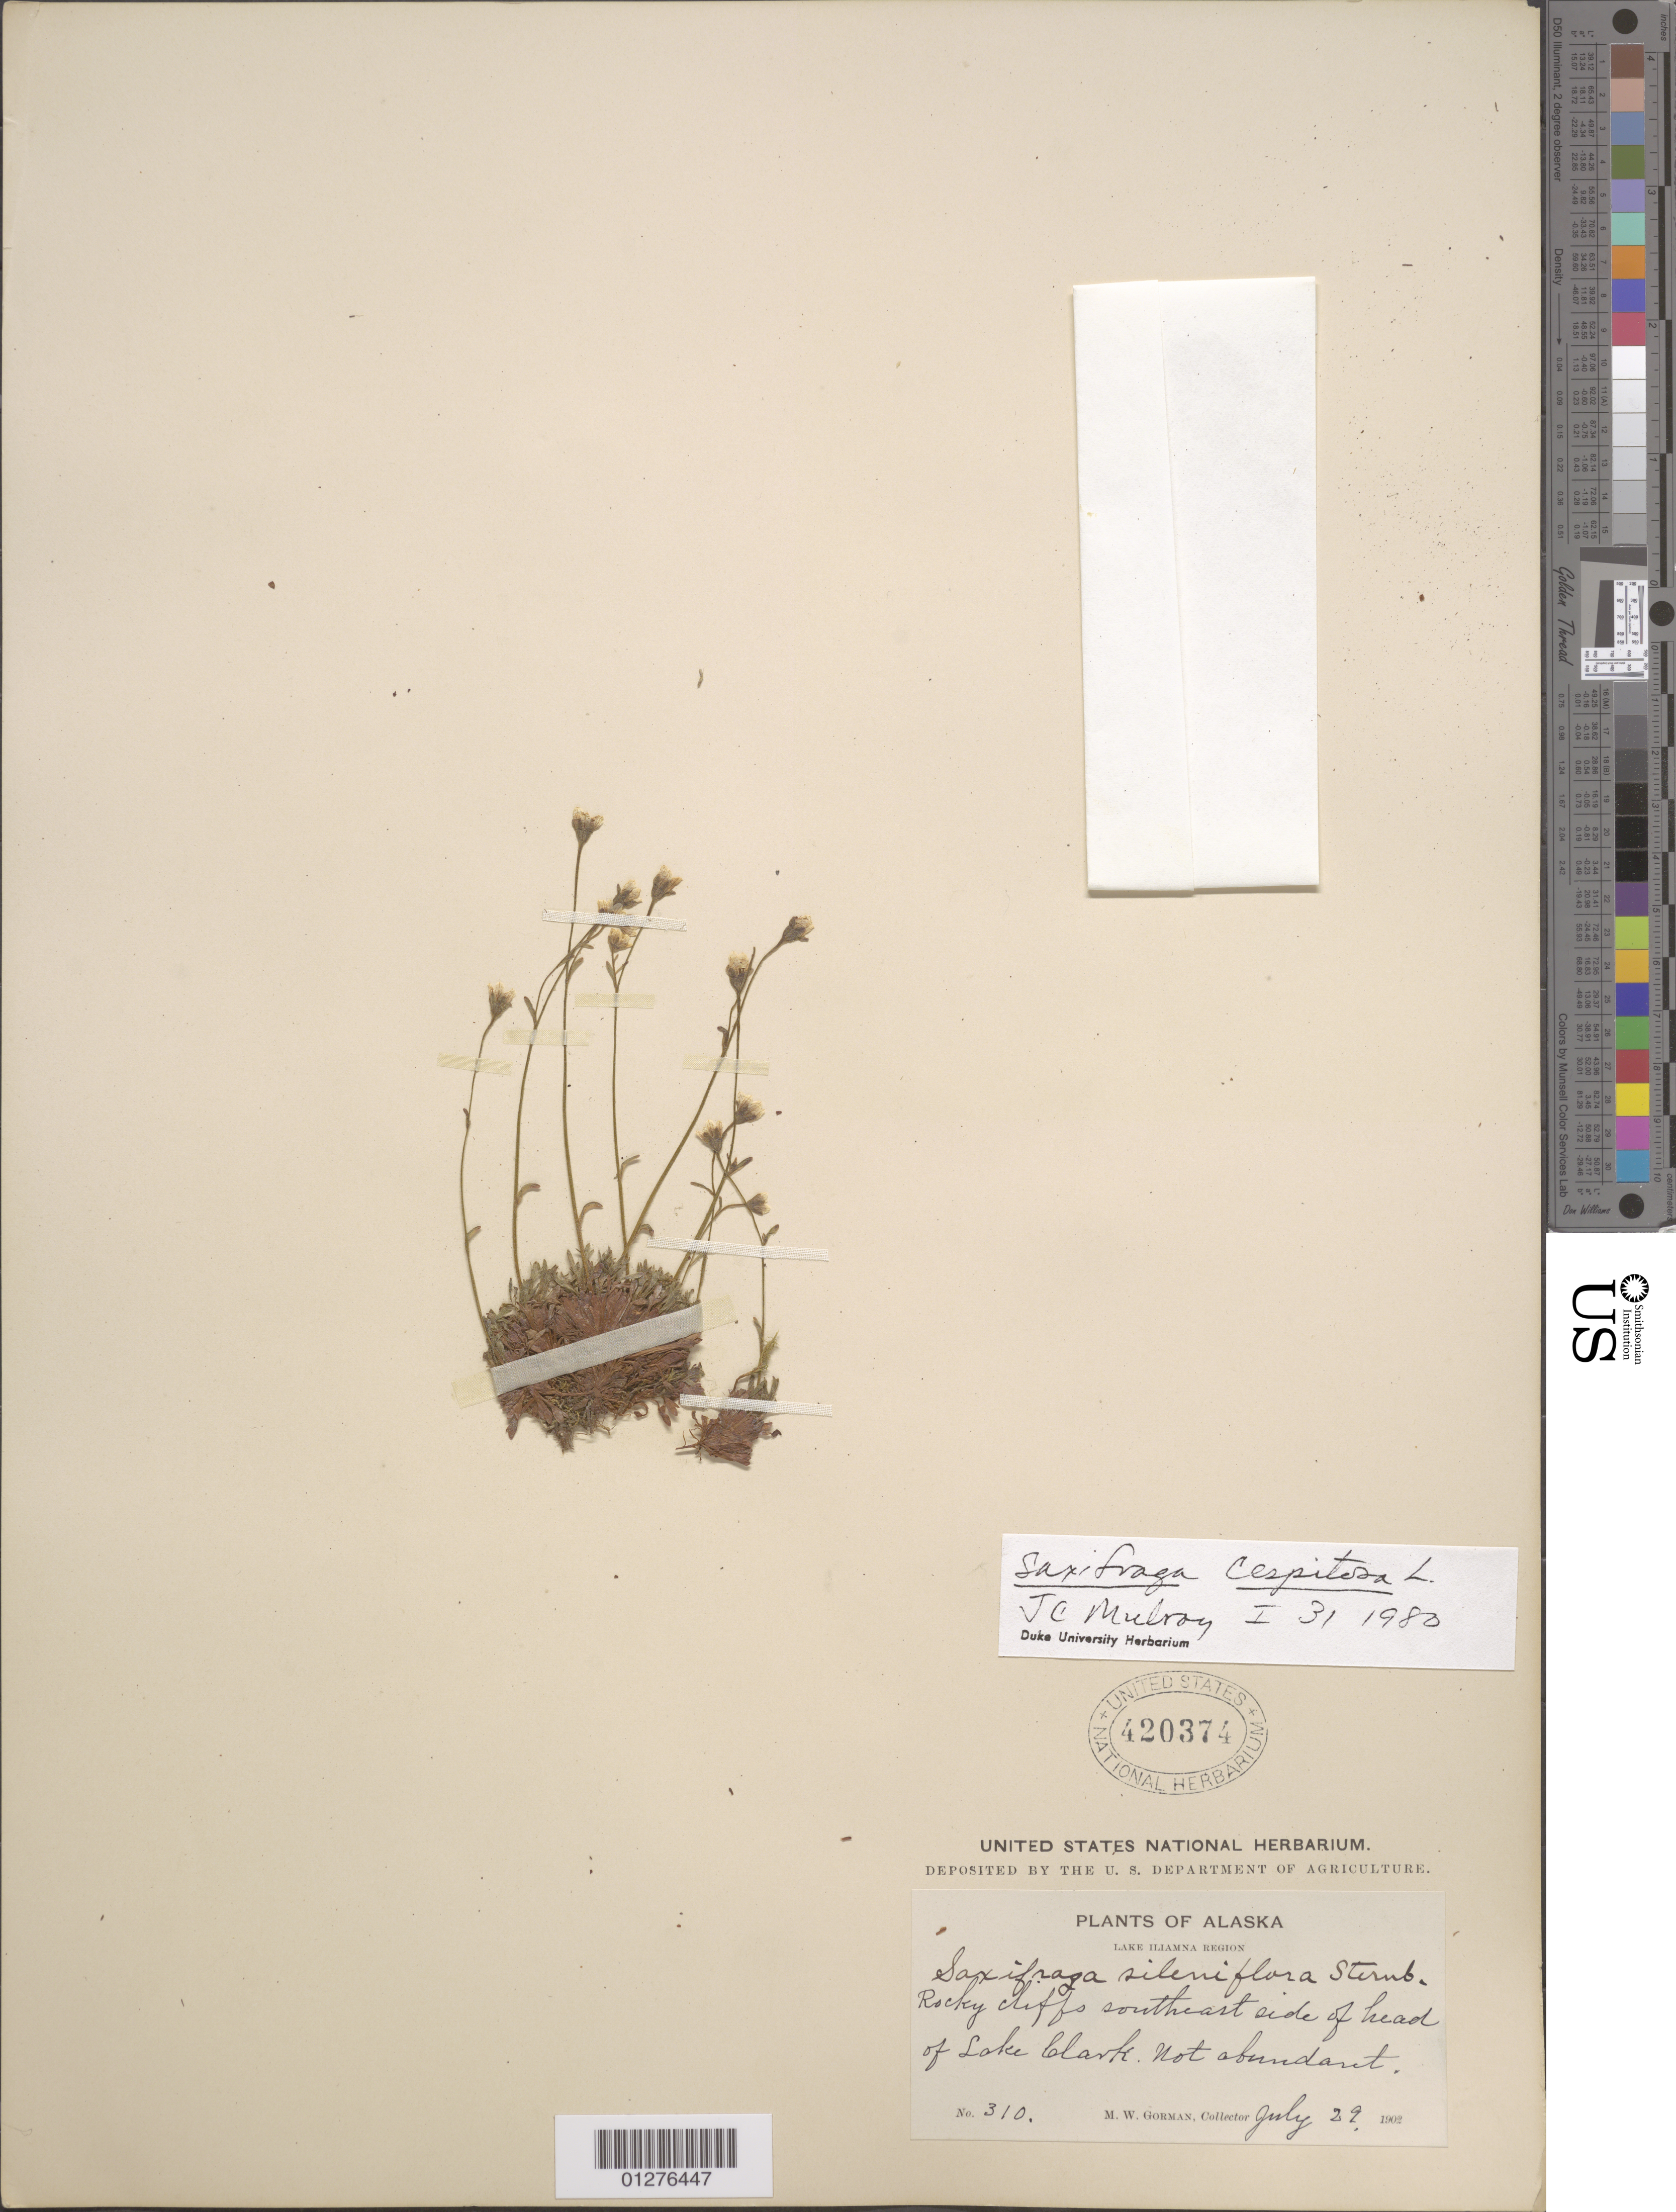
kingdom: Plantae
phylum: Tracheophyta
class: Magnoliopsida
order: Saxifragales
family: Saxifragaceae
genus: Saxifraga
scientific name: Saxifraga cespitosa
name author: L.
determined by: Mulroy, J. C.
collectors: M. W. Gorman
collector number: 310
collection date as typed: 29 Jul 1902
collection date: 1902-07-29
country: United States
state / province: Alaska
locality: Lake Iliamna Region, Southeast side of head of Lake Clark.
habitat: Rocky cliffs.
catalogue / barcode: US 420374